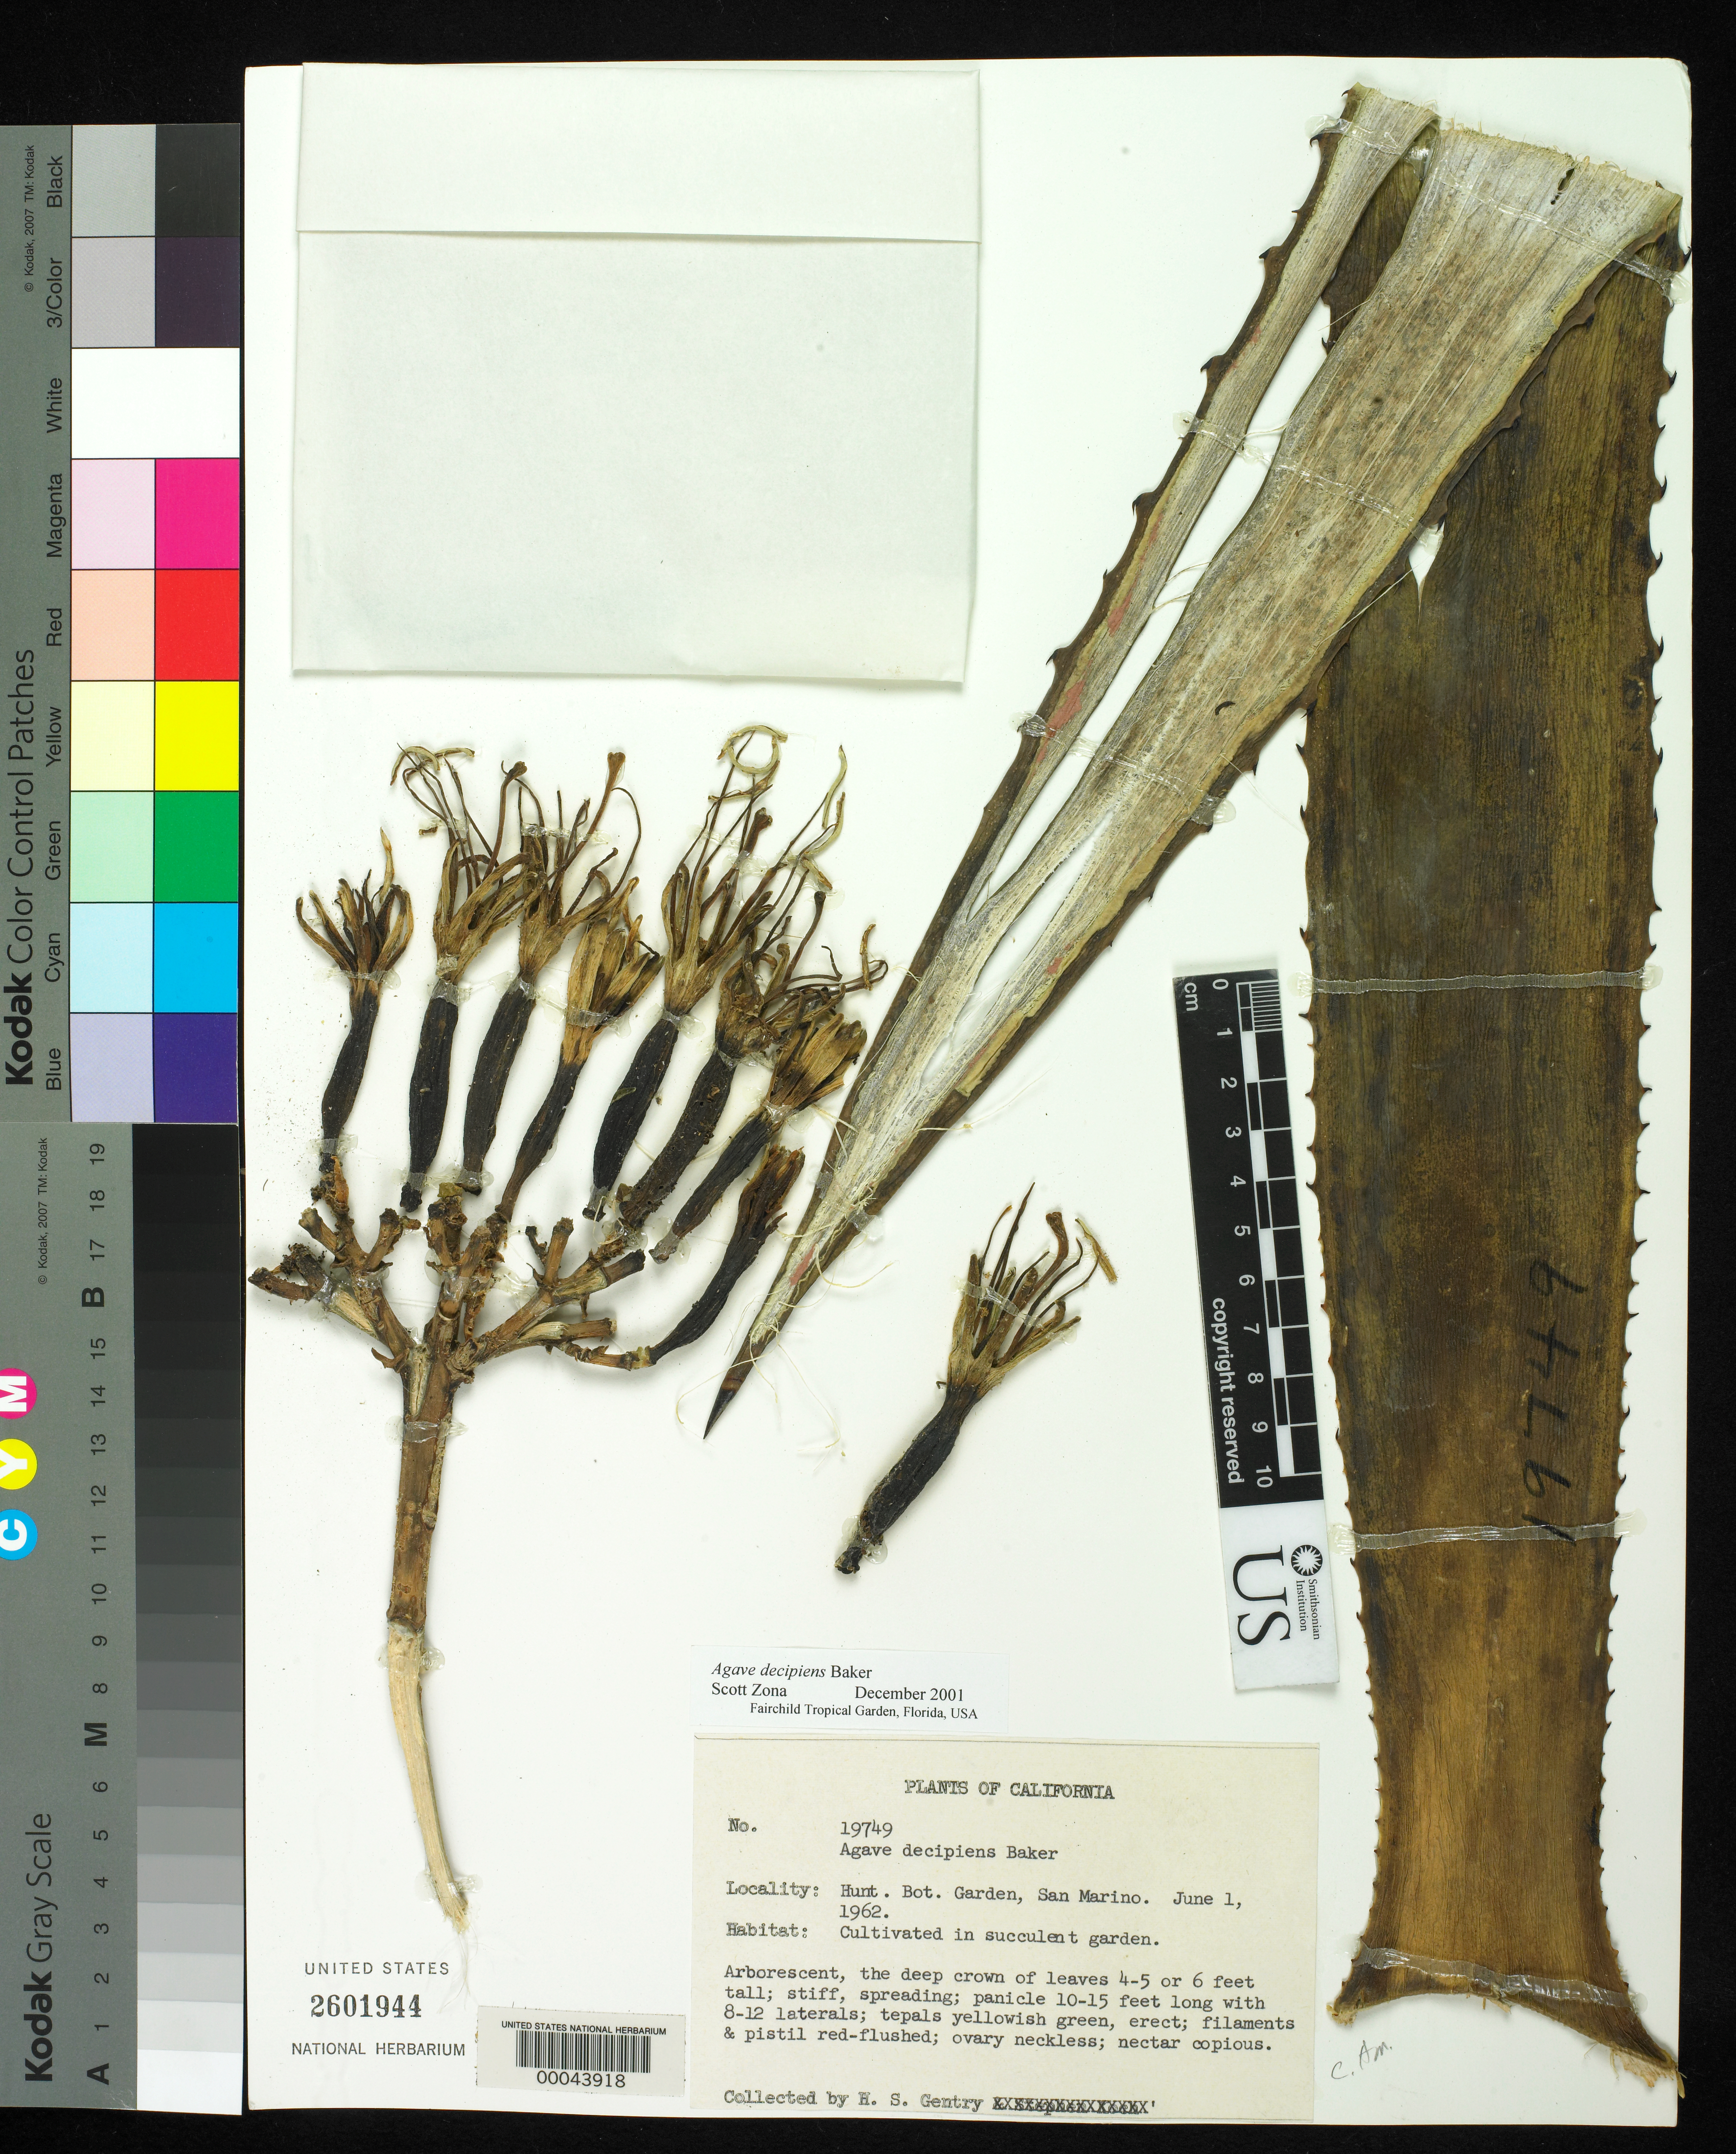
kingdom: Plantae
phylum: Tracheophyta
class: Liliopsida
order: Asparagales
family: Asparagaceae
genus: Agave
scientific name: Agave decipiens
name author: Baker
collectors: H. S. Gentry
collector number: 19749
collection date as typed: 01 Jun 1962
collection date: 1962-06-01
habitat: Cultivated in succulent garden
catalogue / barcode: US 2601944